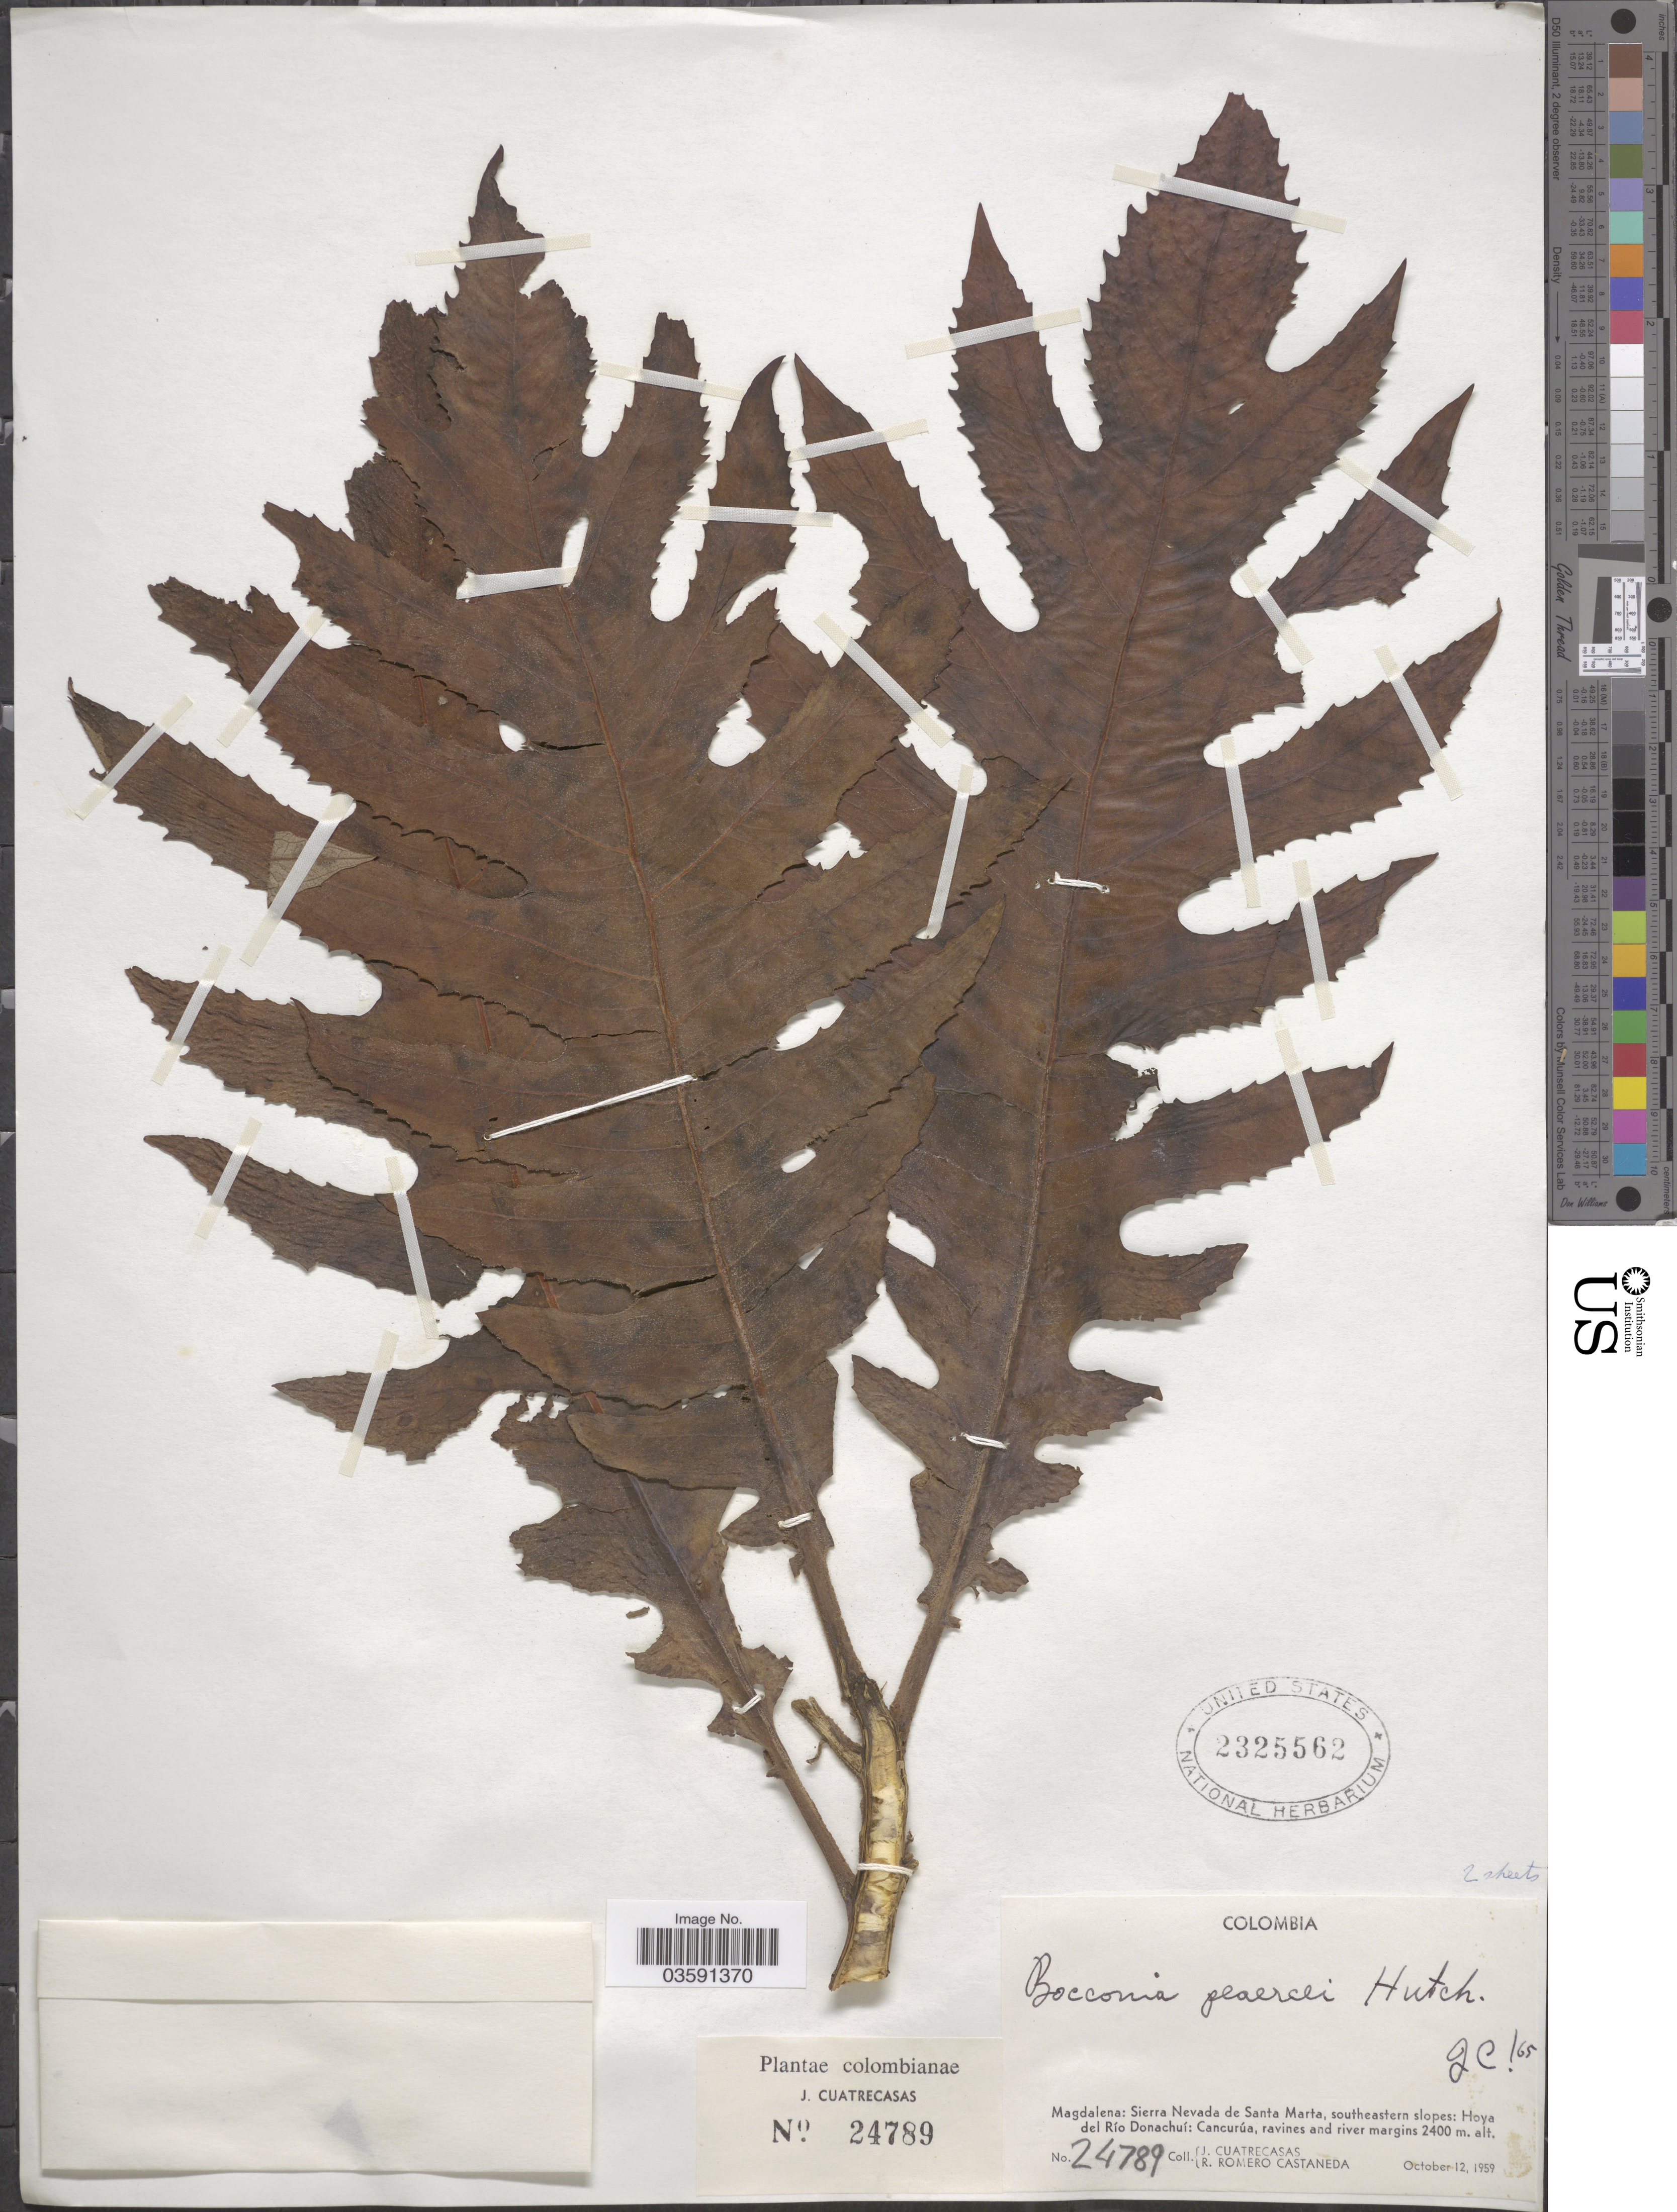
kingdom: Plantae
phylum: Tracheophyta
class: Magnoliopsida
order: Ranunculales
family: Papaveraceae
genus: Bocconia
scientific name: Bocconia integrifolia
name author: Bonpl.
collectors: J. Cuatrecasas & R. Romero Castañeda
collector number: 24789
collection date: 1959-10-12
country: Colombia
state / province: Magdalena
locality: Sierra Nevada de Santa Marta, southeastern slopes: Hoya del Río Donachuí: Cancurúa, ravines and river margins.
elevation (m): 2400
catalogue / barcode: US 2325562